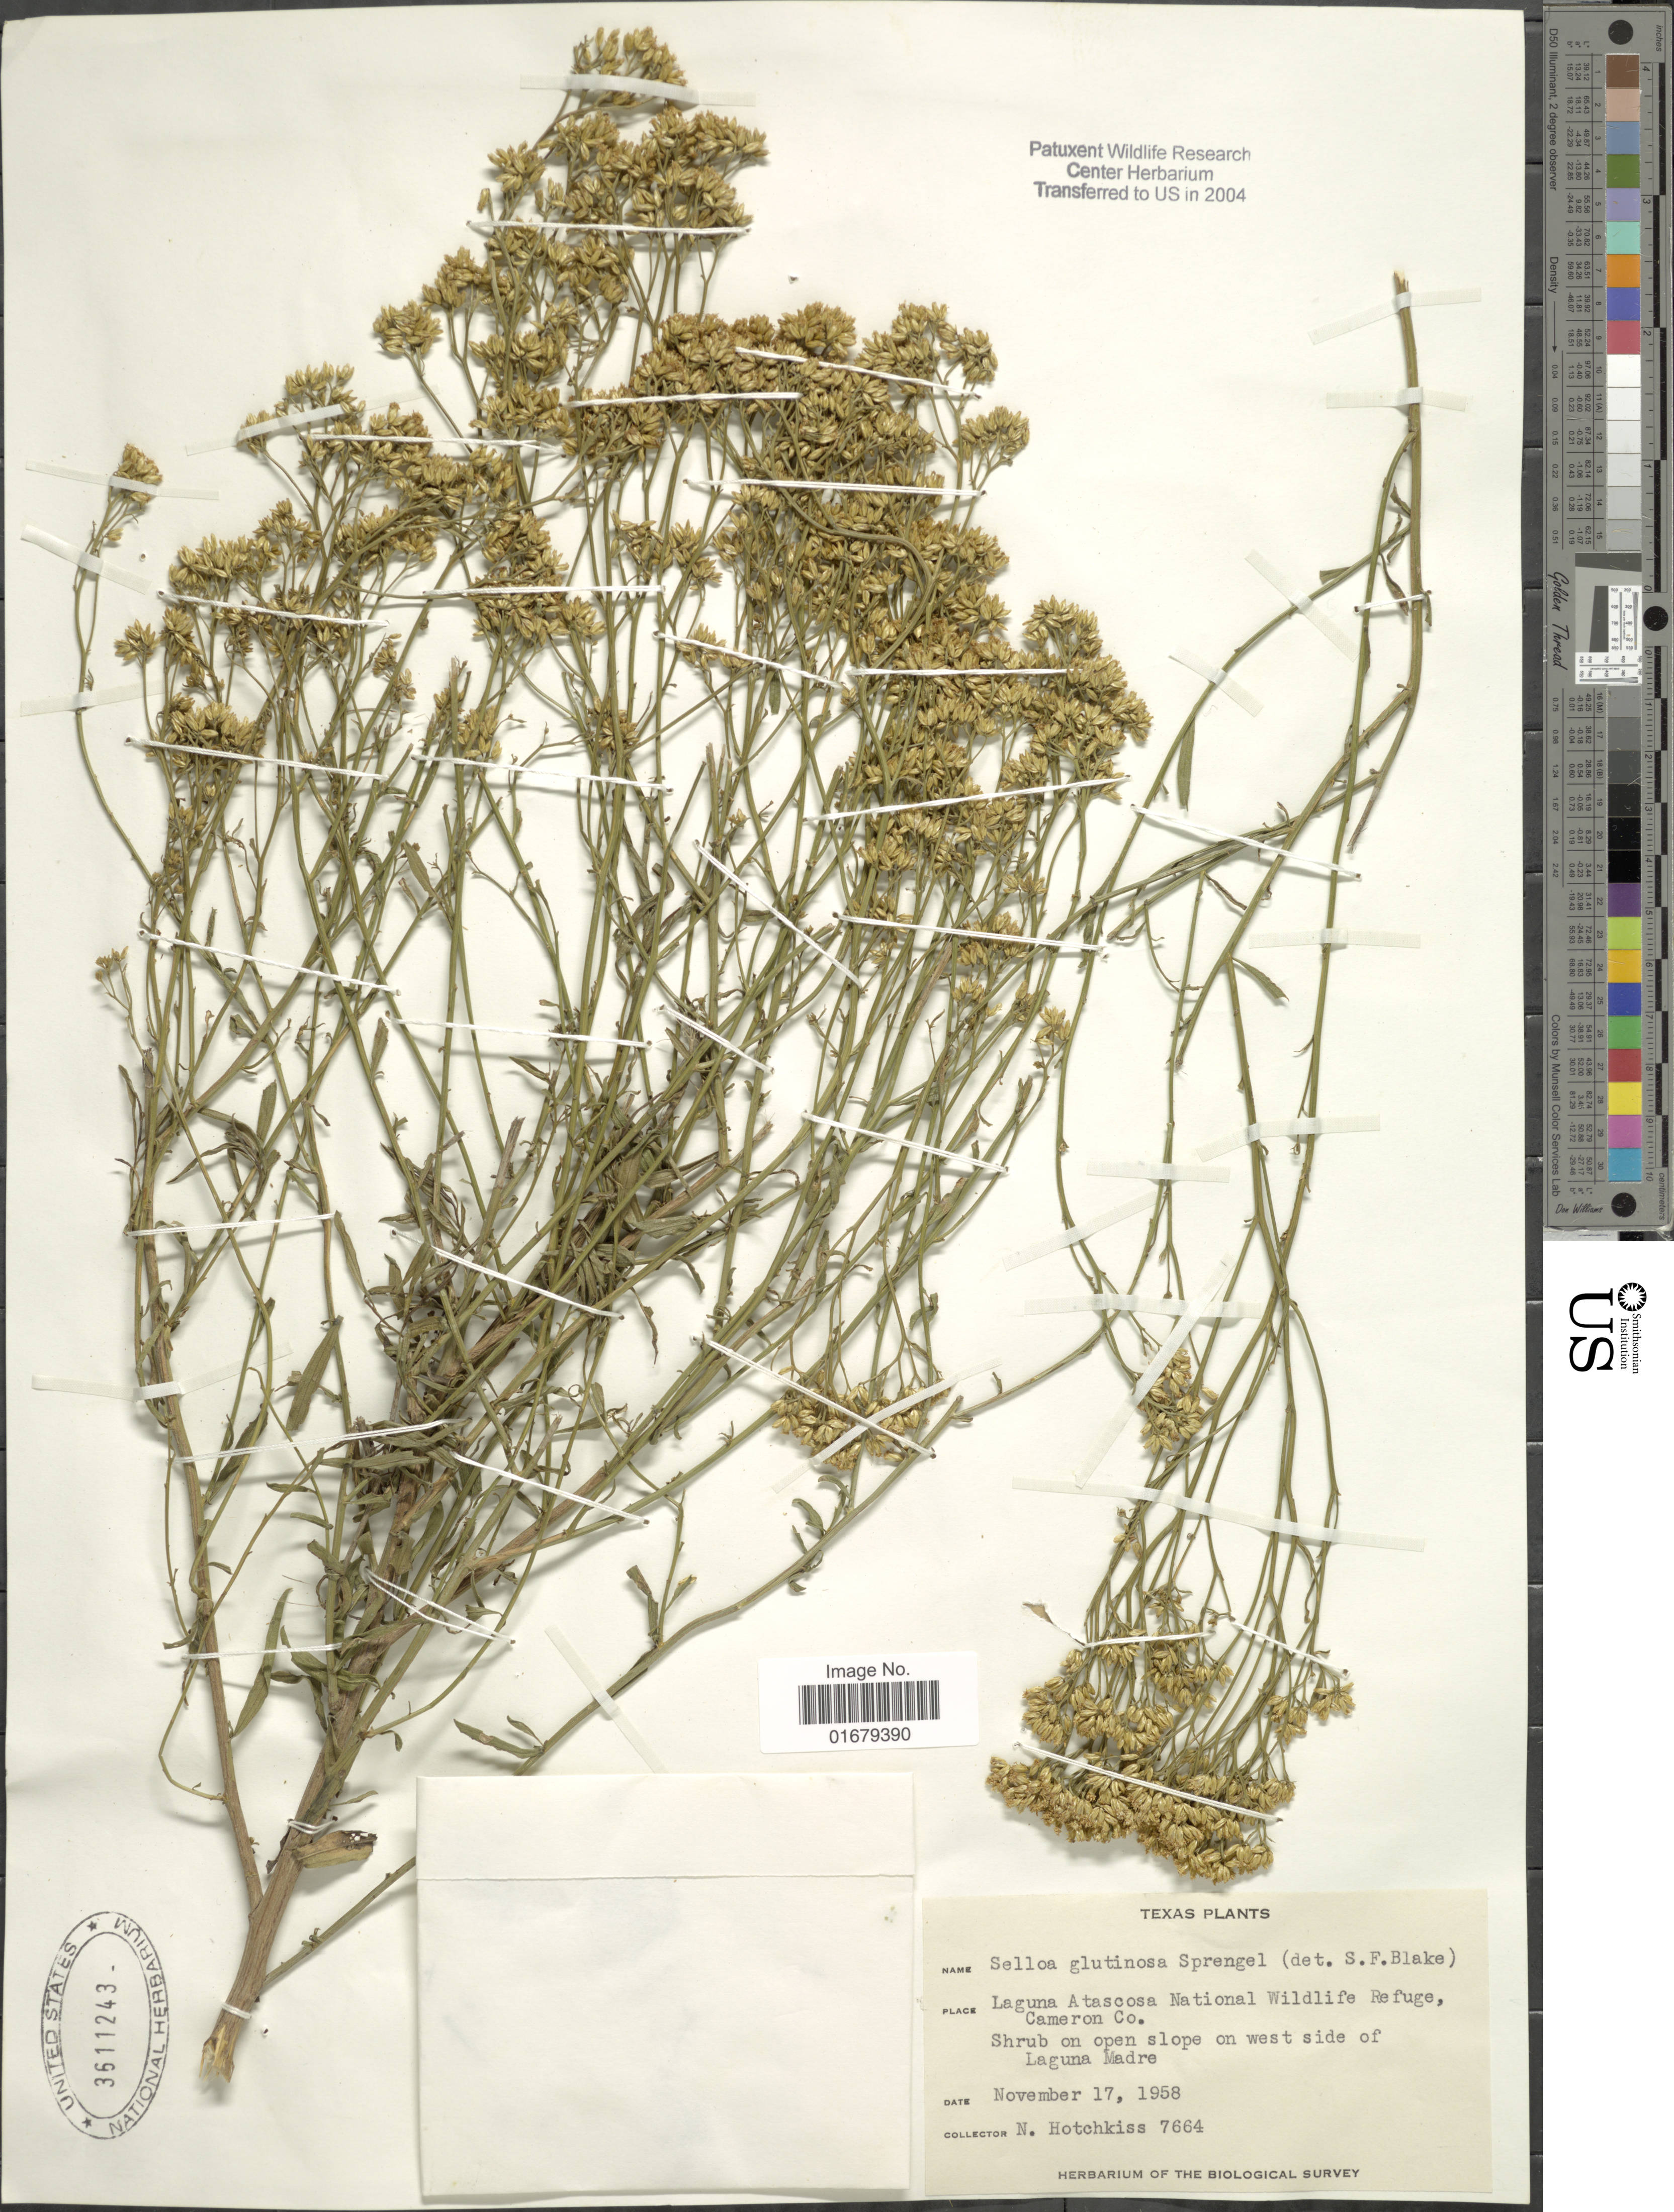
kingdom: Plantae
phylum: Tracheophyta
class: Magnoliopsida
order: Asterales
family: Asteraceae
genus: Gymnosperma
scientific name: Gymnosperma glutinosum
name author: (Spreng.) Less.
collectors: N. Hotchkiss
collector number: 7664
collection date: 1958-11-17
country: United States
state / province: Texas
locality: Laguna Atascosa National Wildlife Refuge, Camerom Co. shrub on open slope on west side of Laguna Madre.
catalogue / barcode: US 3611243